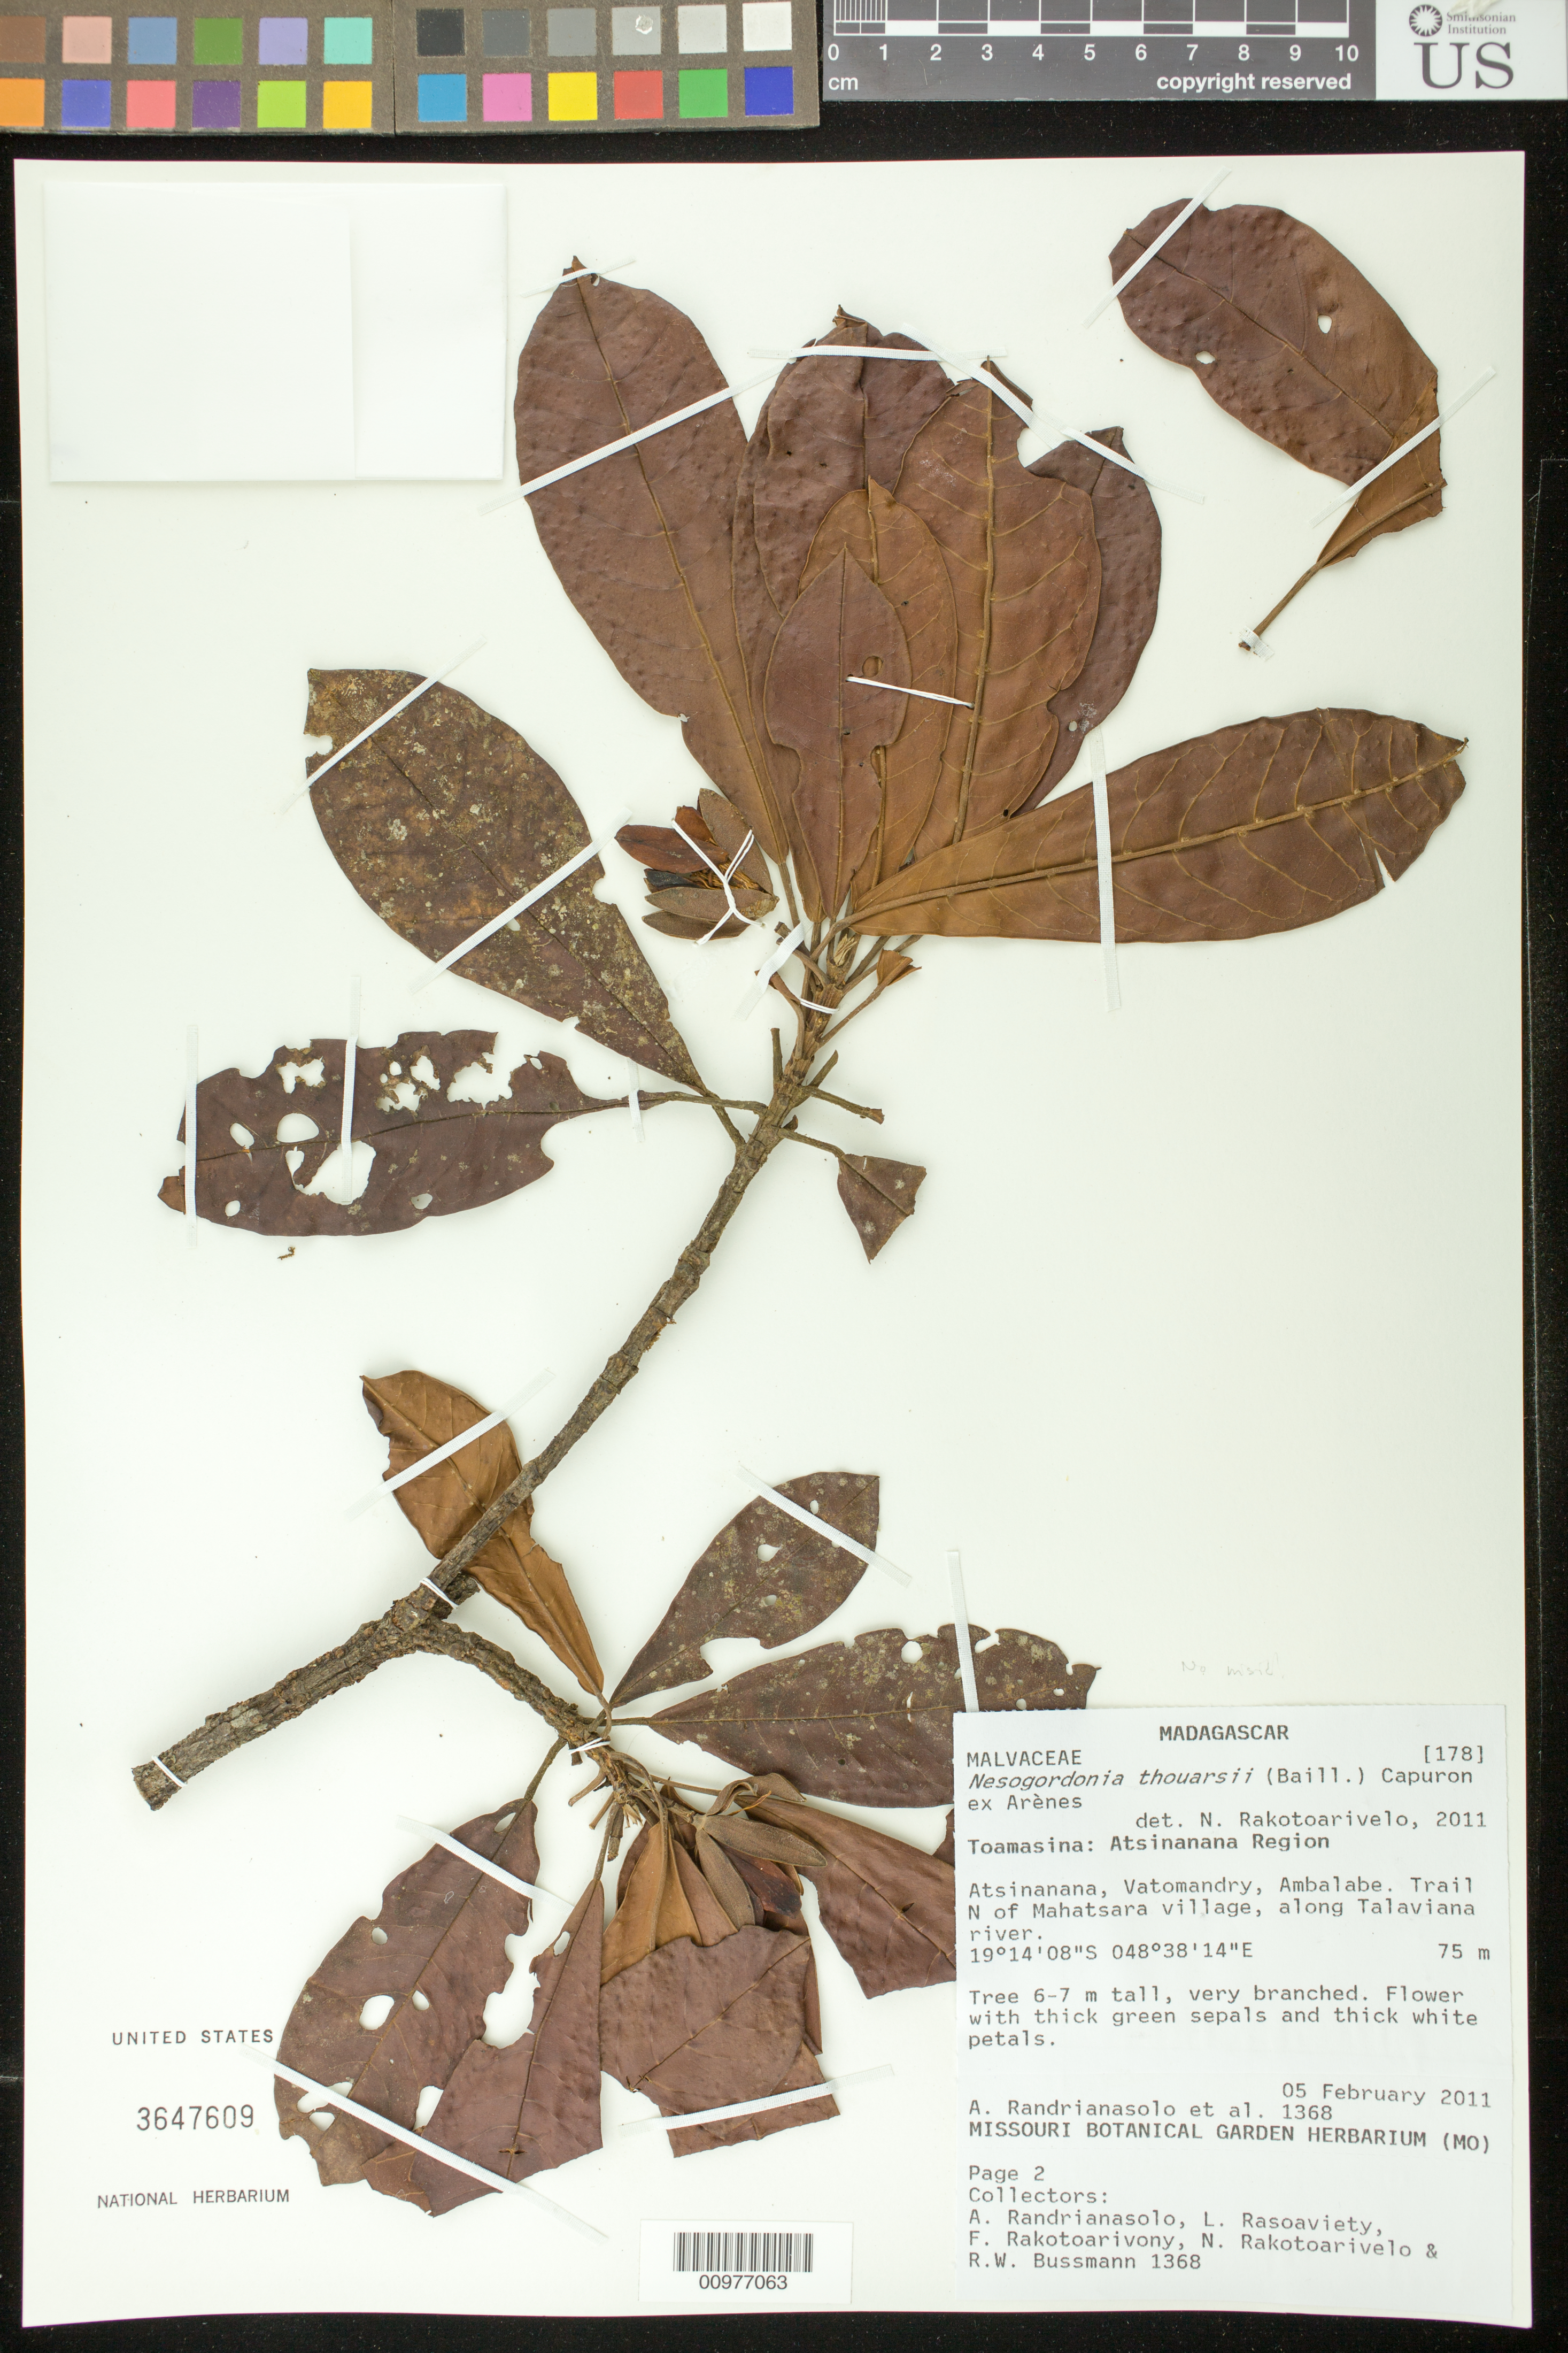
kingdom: Plantae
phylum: Tracheophyta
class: Magnoliopsida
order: Malvales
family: Malvaceae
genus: Nesogordonia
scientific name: Nesogordonia thouarsii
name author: (Baill.) Capuron ex Arènes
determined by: Rakotoarivelo, N.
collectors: A. Randrianasolo et al.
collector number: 1368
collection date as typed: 05 February 2011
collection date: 2011-02-05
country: Madagascar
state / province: Atsinanana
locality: Atsinanana, Vatomandry, Ambalabe. Trail N of Mahatsara village, Talaviana River.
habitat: along river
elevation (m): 75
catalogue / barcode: US 3647609